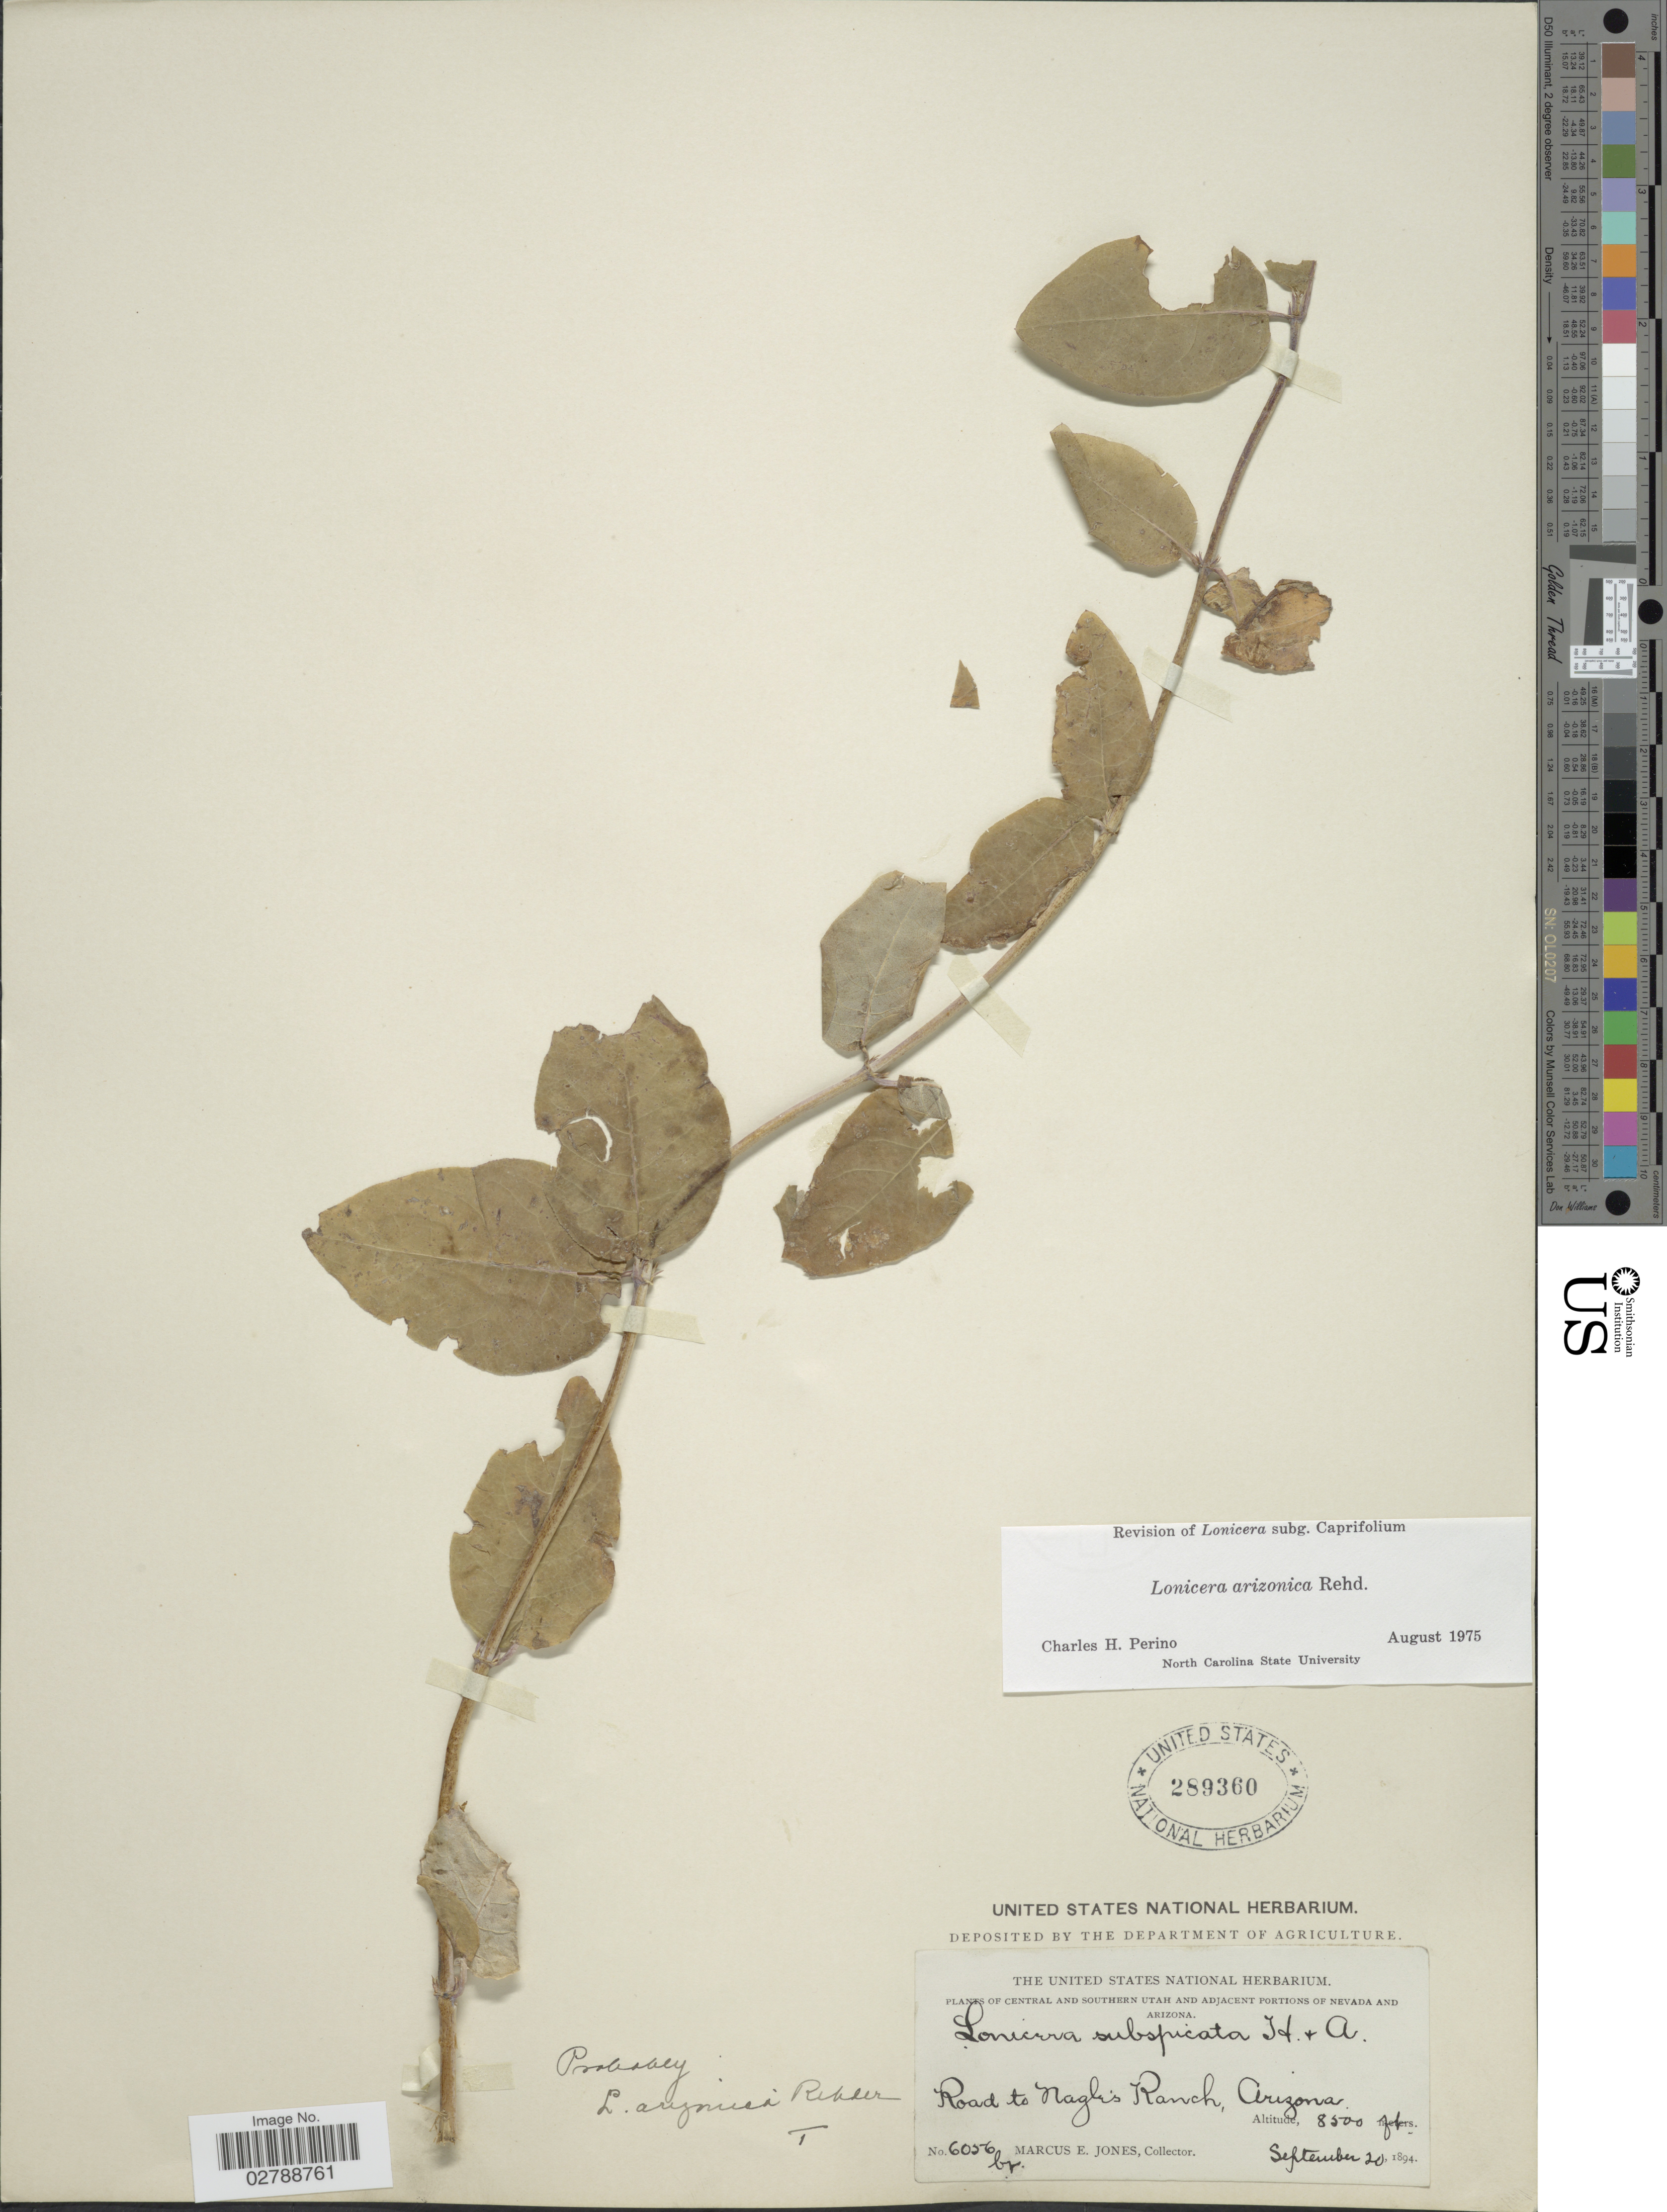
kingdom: Plantae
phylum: Tracheophyta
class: Magnoliopsida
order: Dipsacales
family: Caprifoliaceae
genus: Lonicera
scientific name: Lonicera arizonica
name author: Rehder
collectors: M. E. Jones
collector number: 6056br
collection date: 1894-09-20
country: United States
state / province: Arizona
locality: Road to Nagle's Ranch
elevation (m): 2591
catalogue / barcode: US 289360